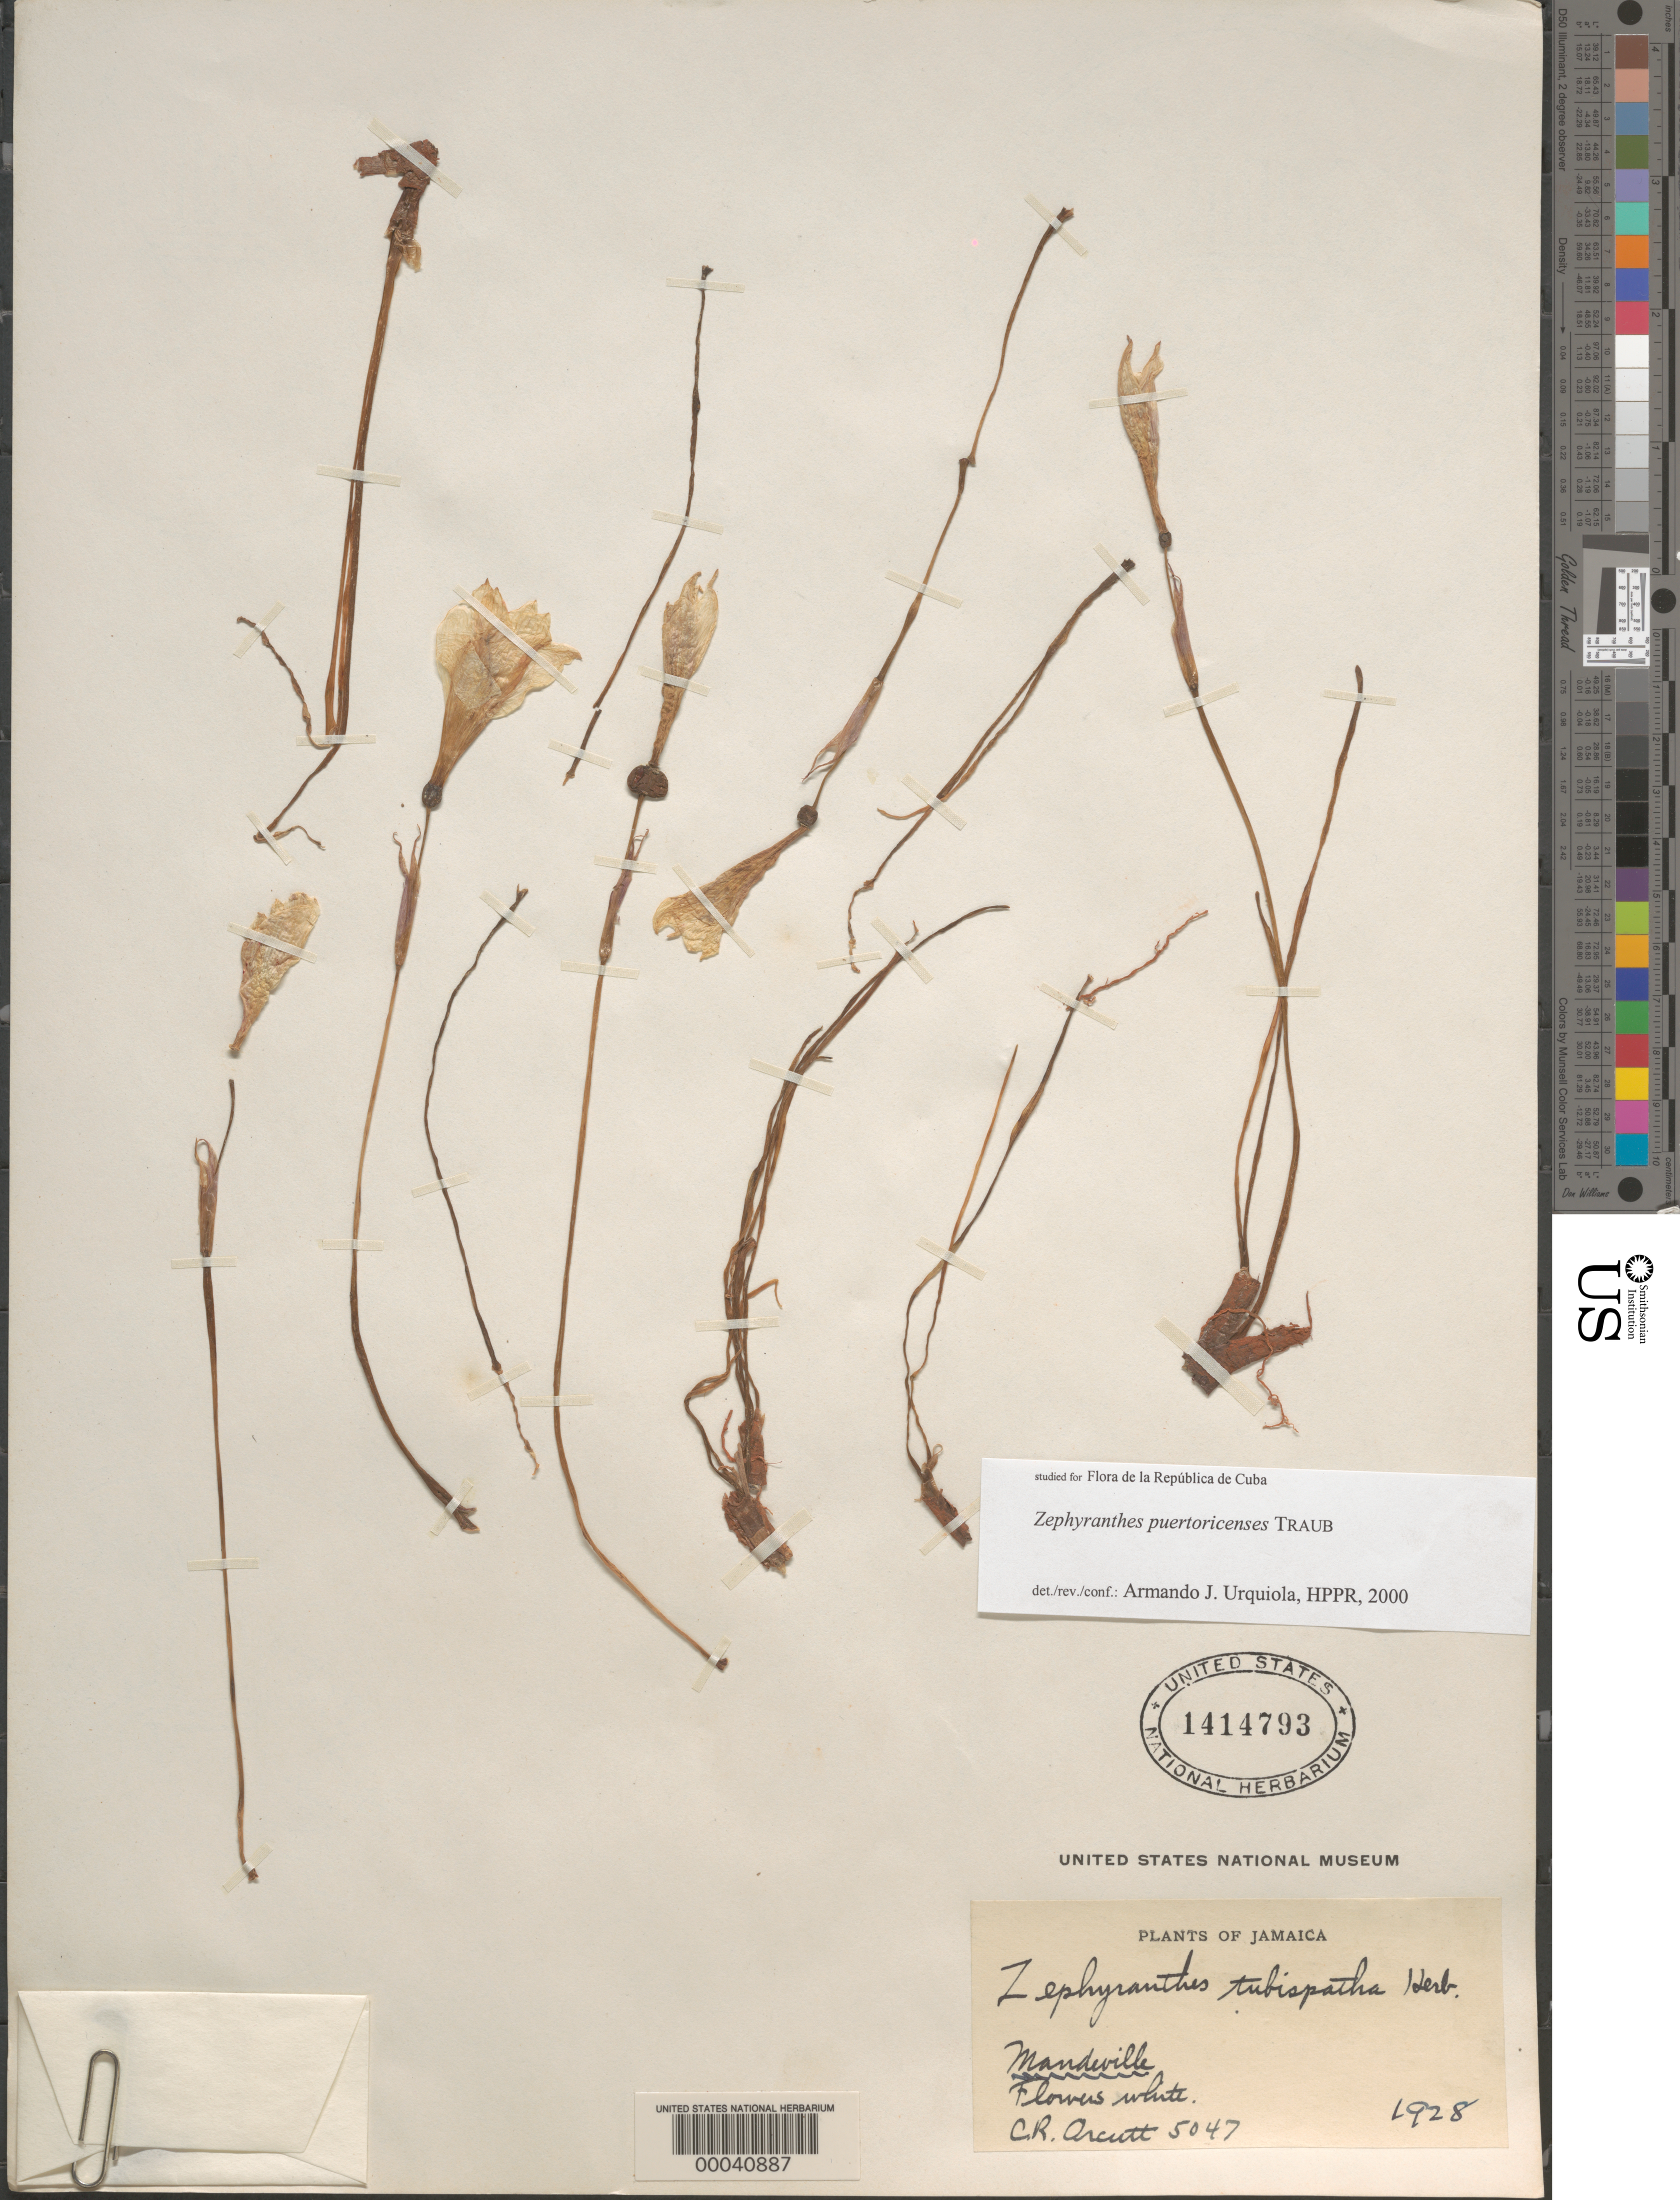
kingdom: Plantae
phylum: Tracheophyta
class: Liliopsida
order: Asparagales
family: Amaryllidaceae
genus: Zephyranthes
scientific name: Zephyranthes tubispatha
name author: (L'Hér.) Hub.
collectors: C. R. Orcutt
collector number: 5047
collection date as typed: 1928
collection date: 1928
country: Jamaica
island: Greater Antilles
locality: Mandeville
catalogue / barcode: US 1414793